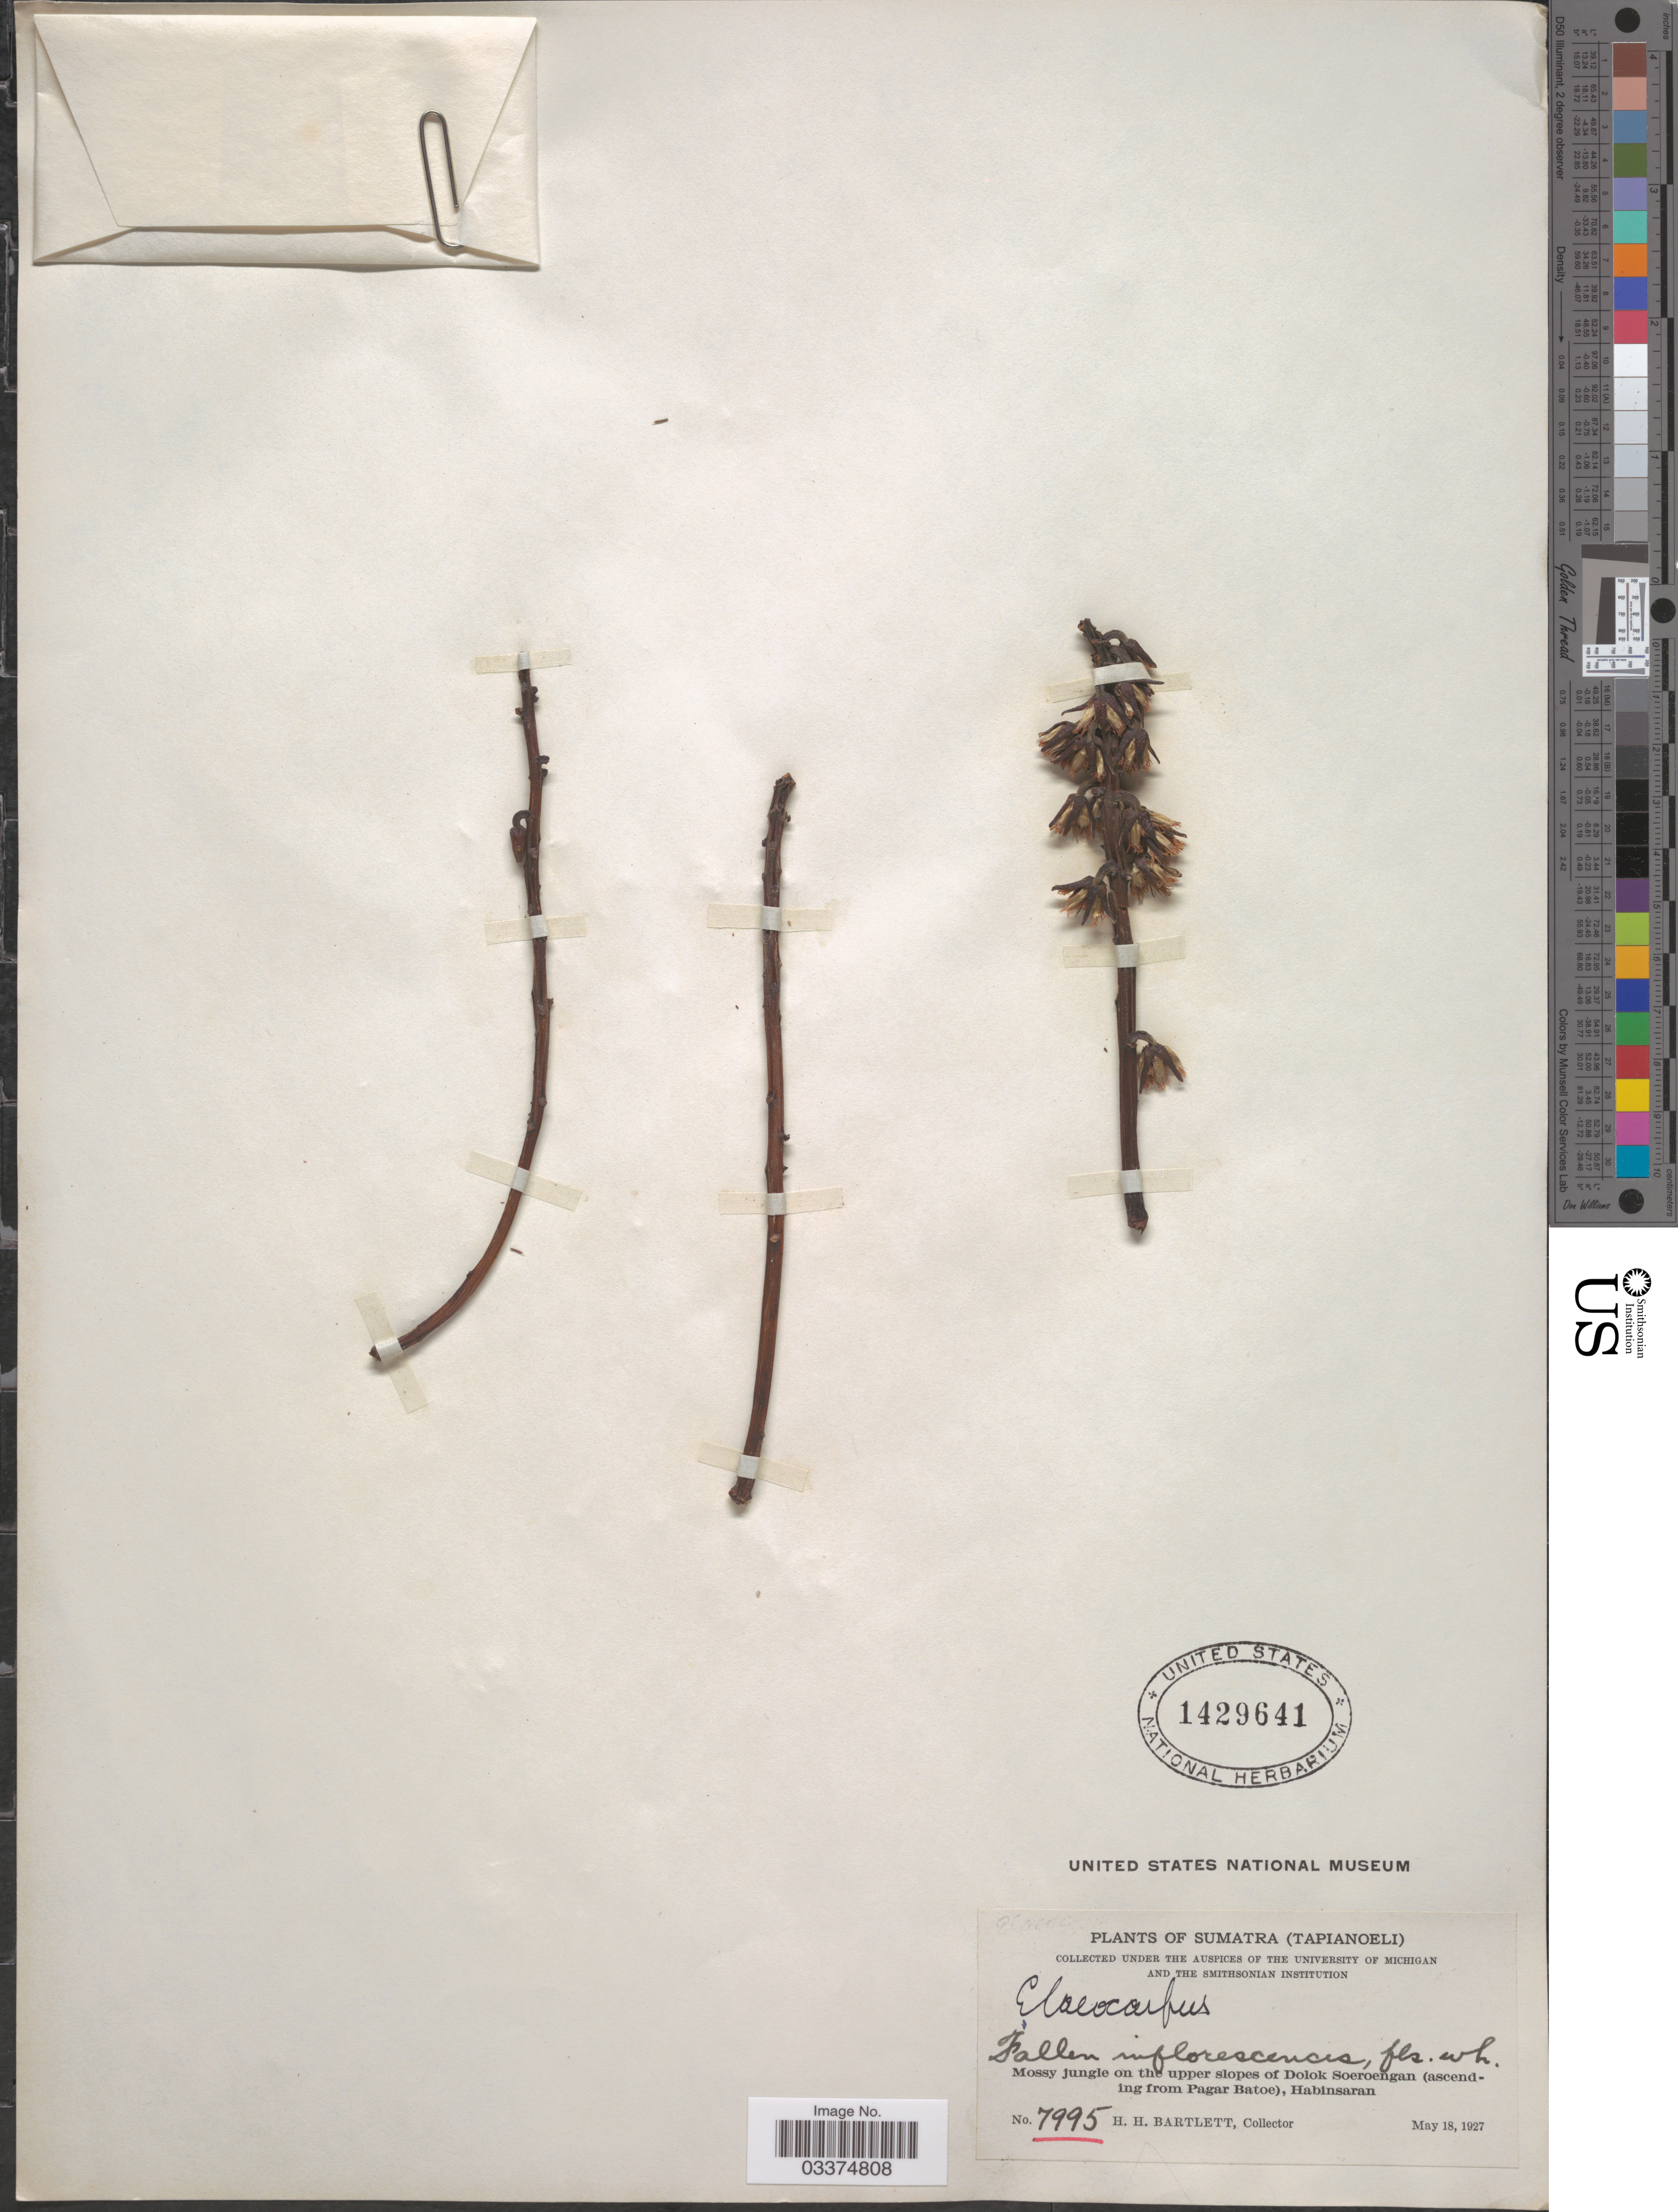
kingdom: Plantae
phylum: Tracheophyta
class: Magnoliopsida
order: Oxalidales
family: Elaeocarpaceae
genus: Elaeocarpus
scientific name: Elaeocarpus sp.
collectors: H. H. Bartlett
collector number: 7995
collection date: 1927-05-18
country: Indonesia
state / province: Sumatra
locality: Sumatra (Tapianoeli). Mossy jungle on the upper slopes of Dolok Soeroengan (ascending from Pagar Batoe), Habinsaran.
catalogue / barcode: US 1429641